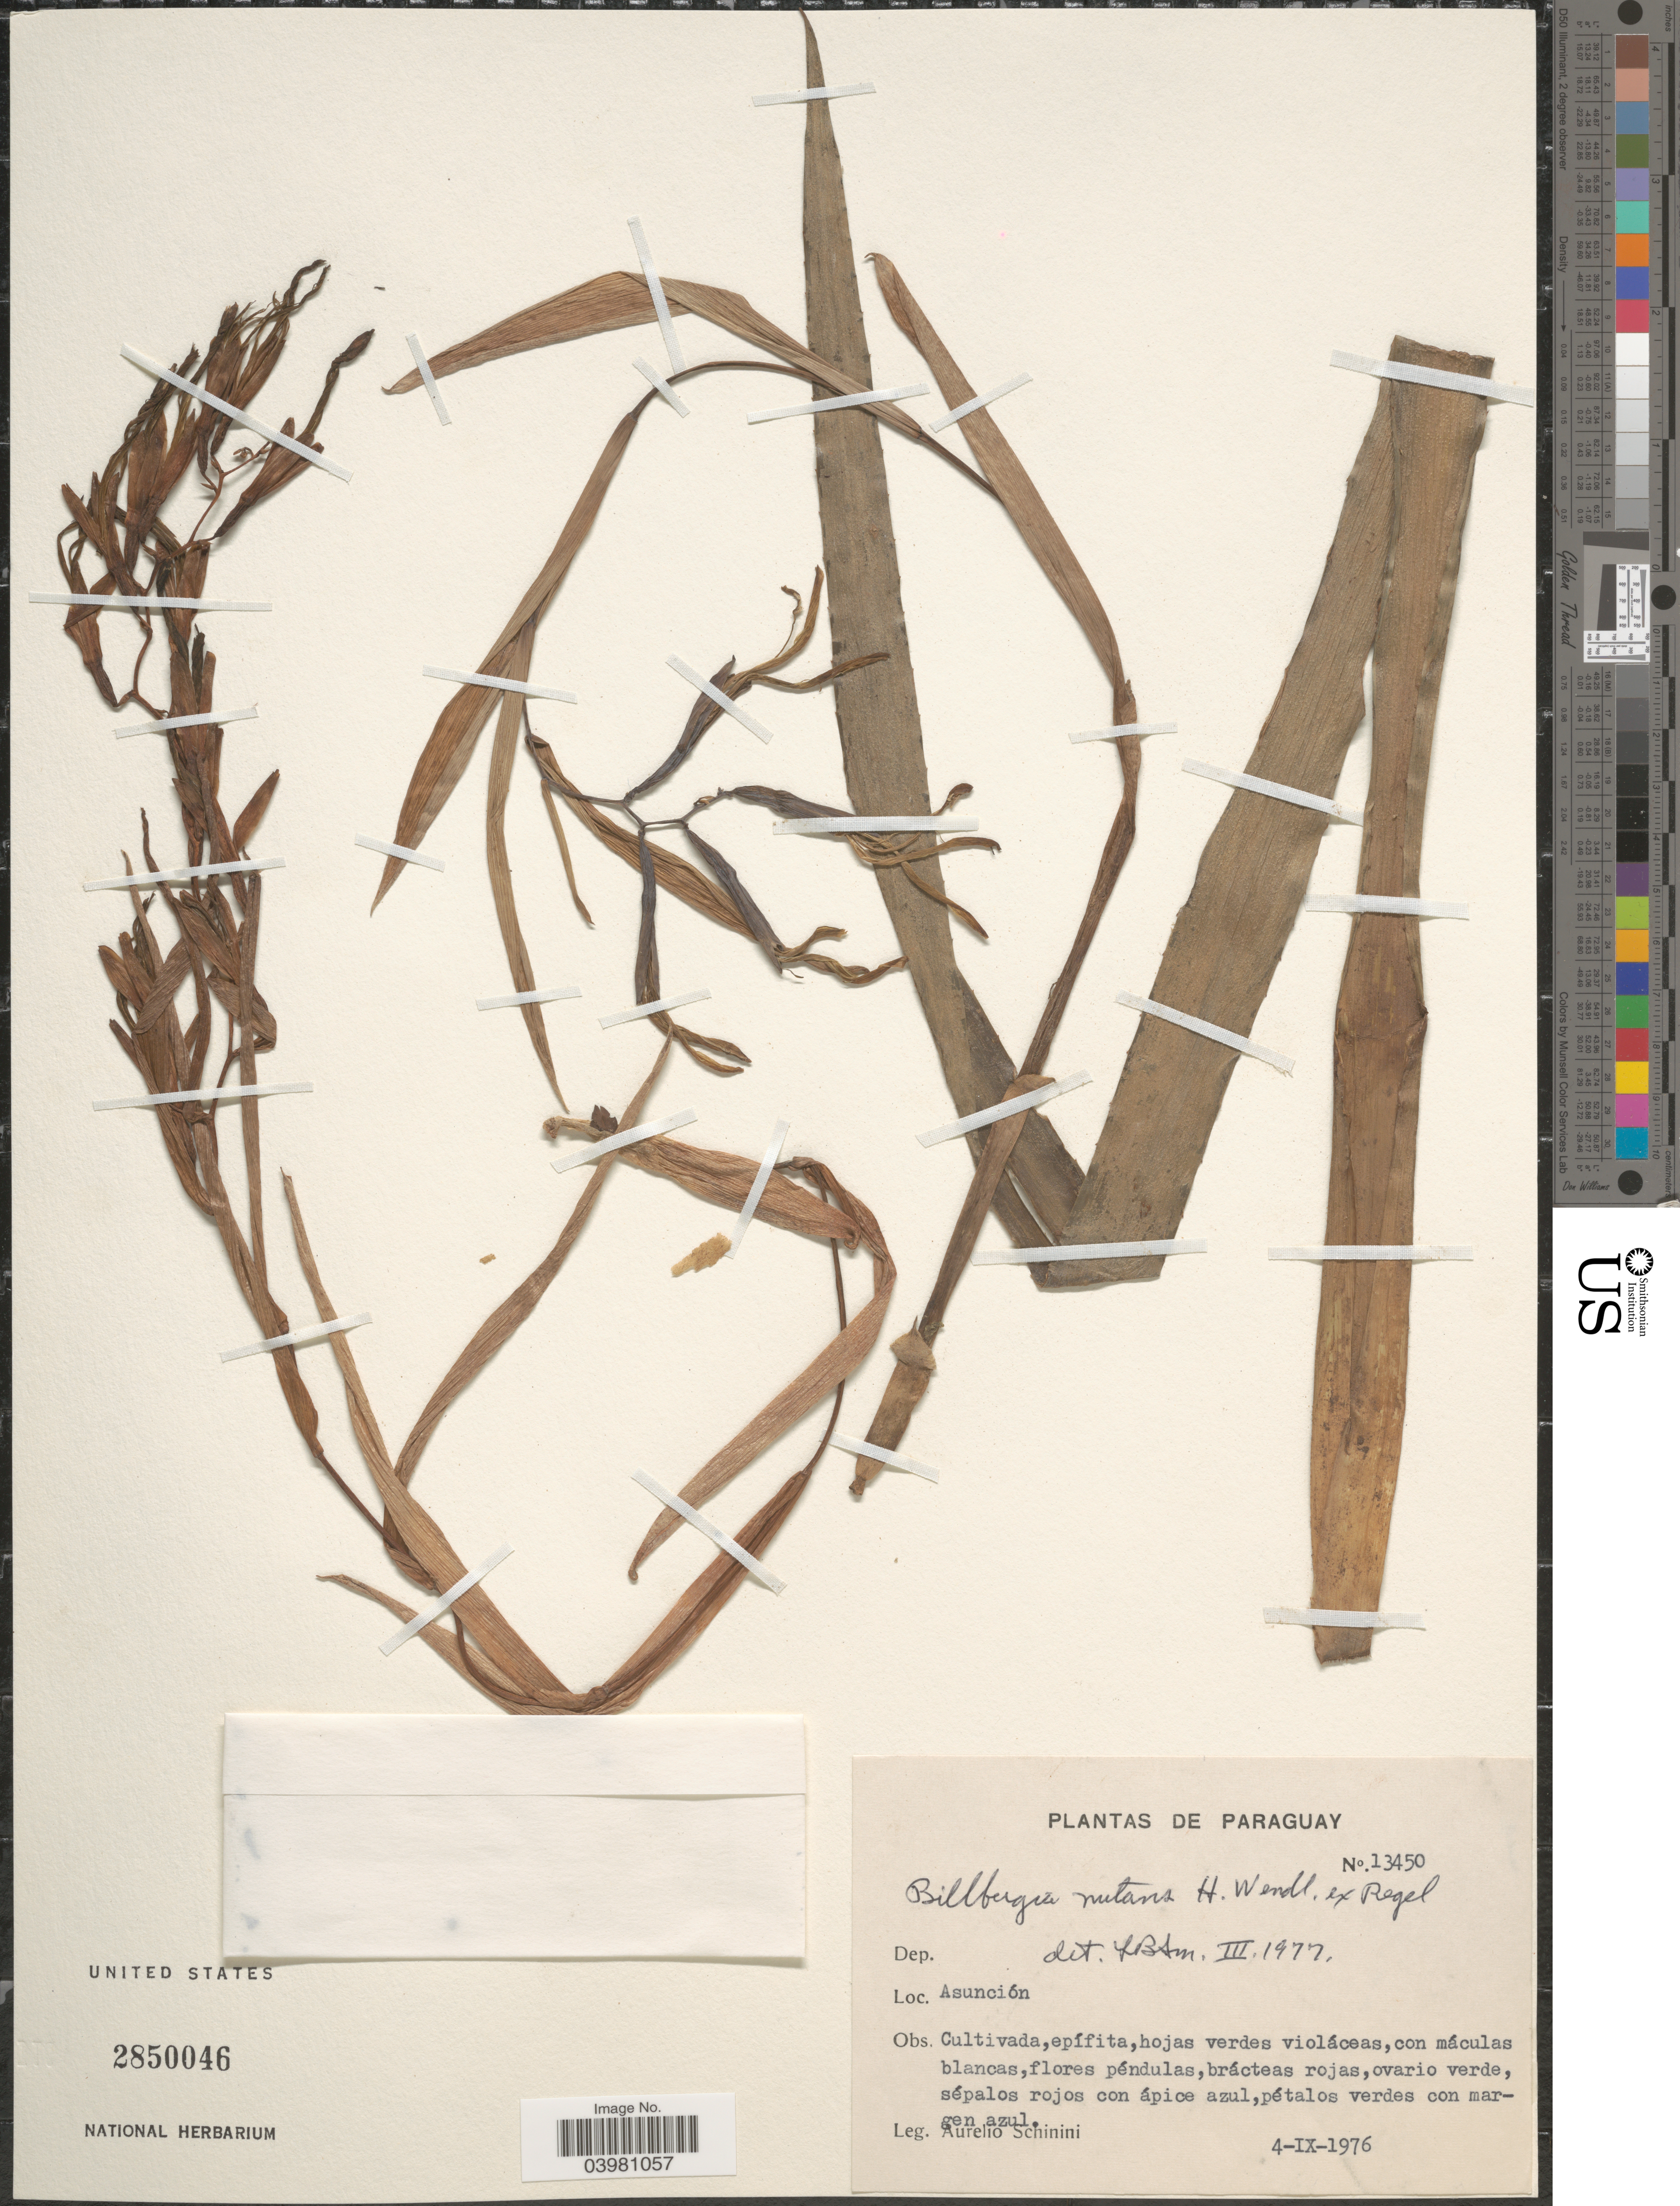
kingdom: Plantae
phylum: Tracheophyta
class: Liliopsida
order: Poales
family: Bromeliaceae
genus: Billbergia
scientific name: Billbergia nutans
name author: H. Wendl. ex Regel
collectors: A. Schinini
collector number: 13450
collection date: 1976-09-04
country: Paraguay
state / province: Asuncion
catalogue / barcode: US 2850046